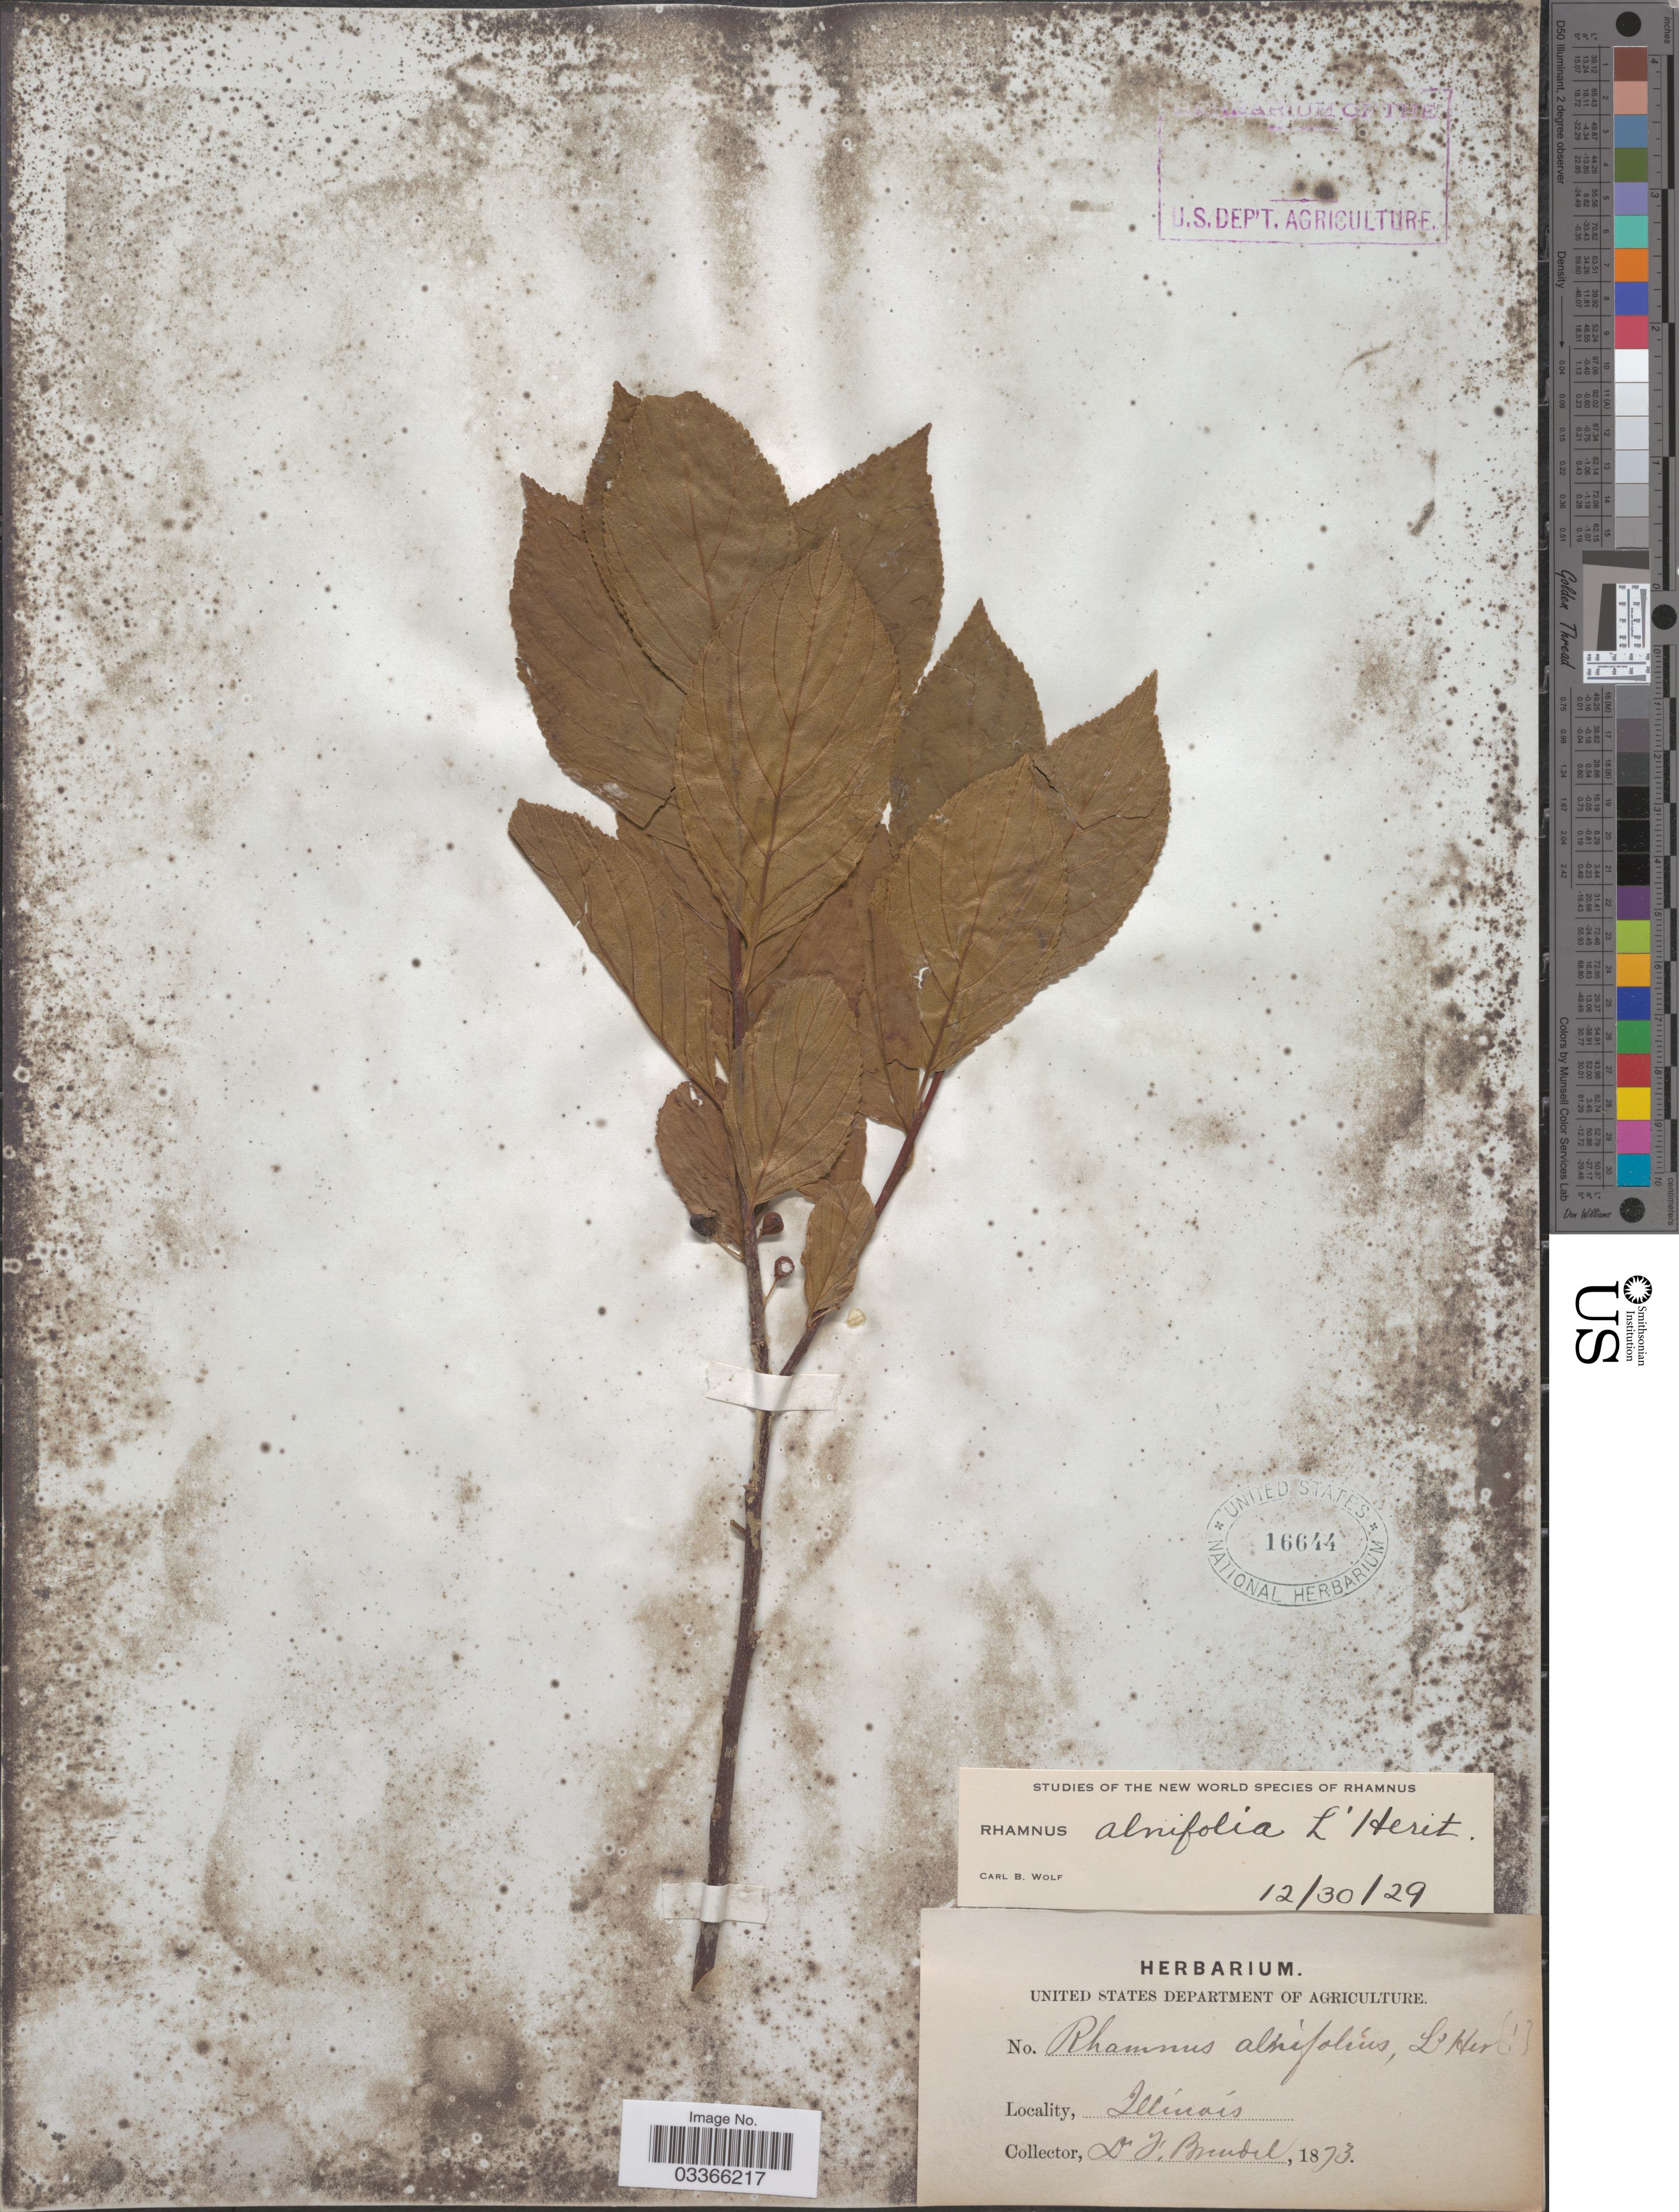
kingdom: Plantae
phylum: Tracheophyta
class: Magnoliopsida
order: Rosales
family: Rhamnaceae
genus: Rhamnus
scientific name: Rhamnus alnifolia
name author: L'Hér.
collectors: F. Brendel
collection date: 1873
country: United States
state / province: Illinois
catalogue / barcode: US 16644